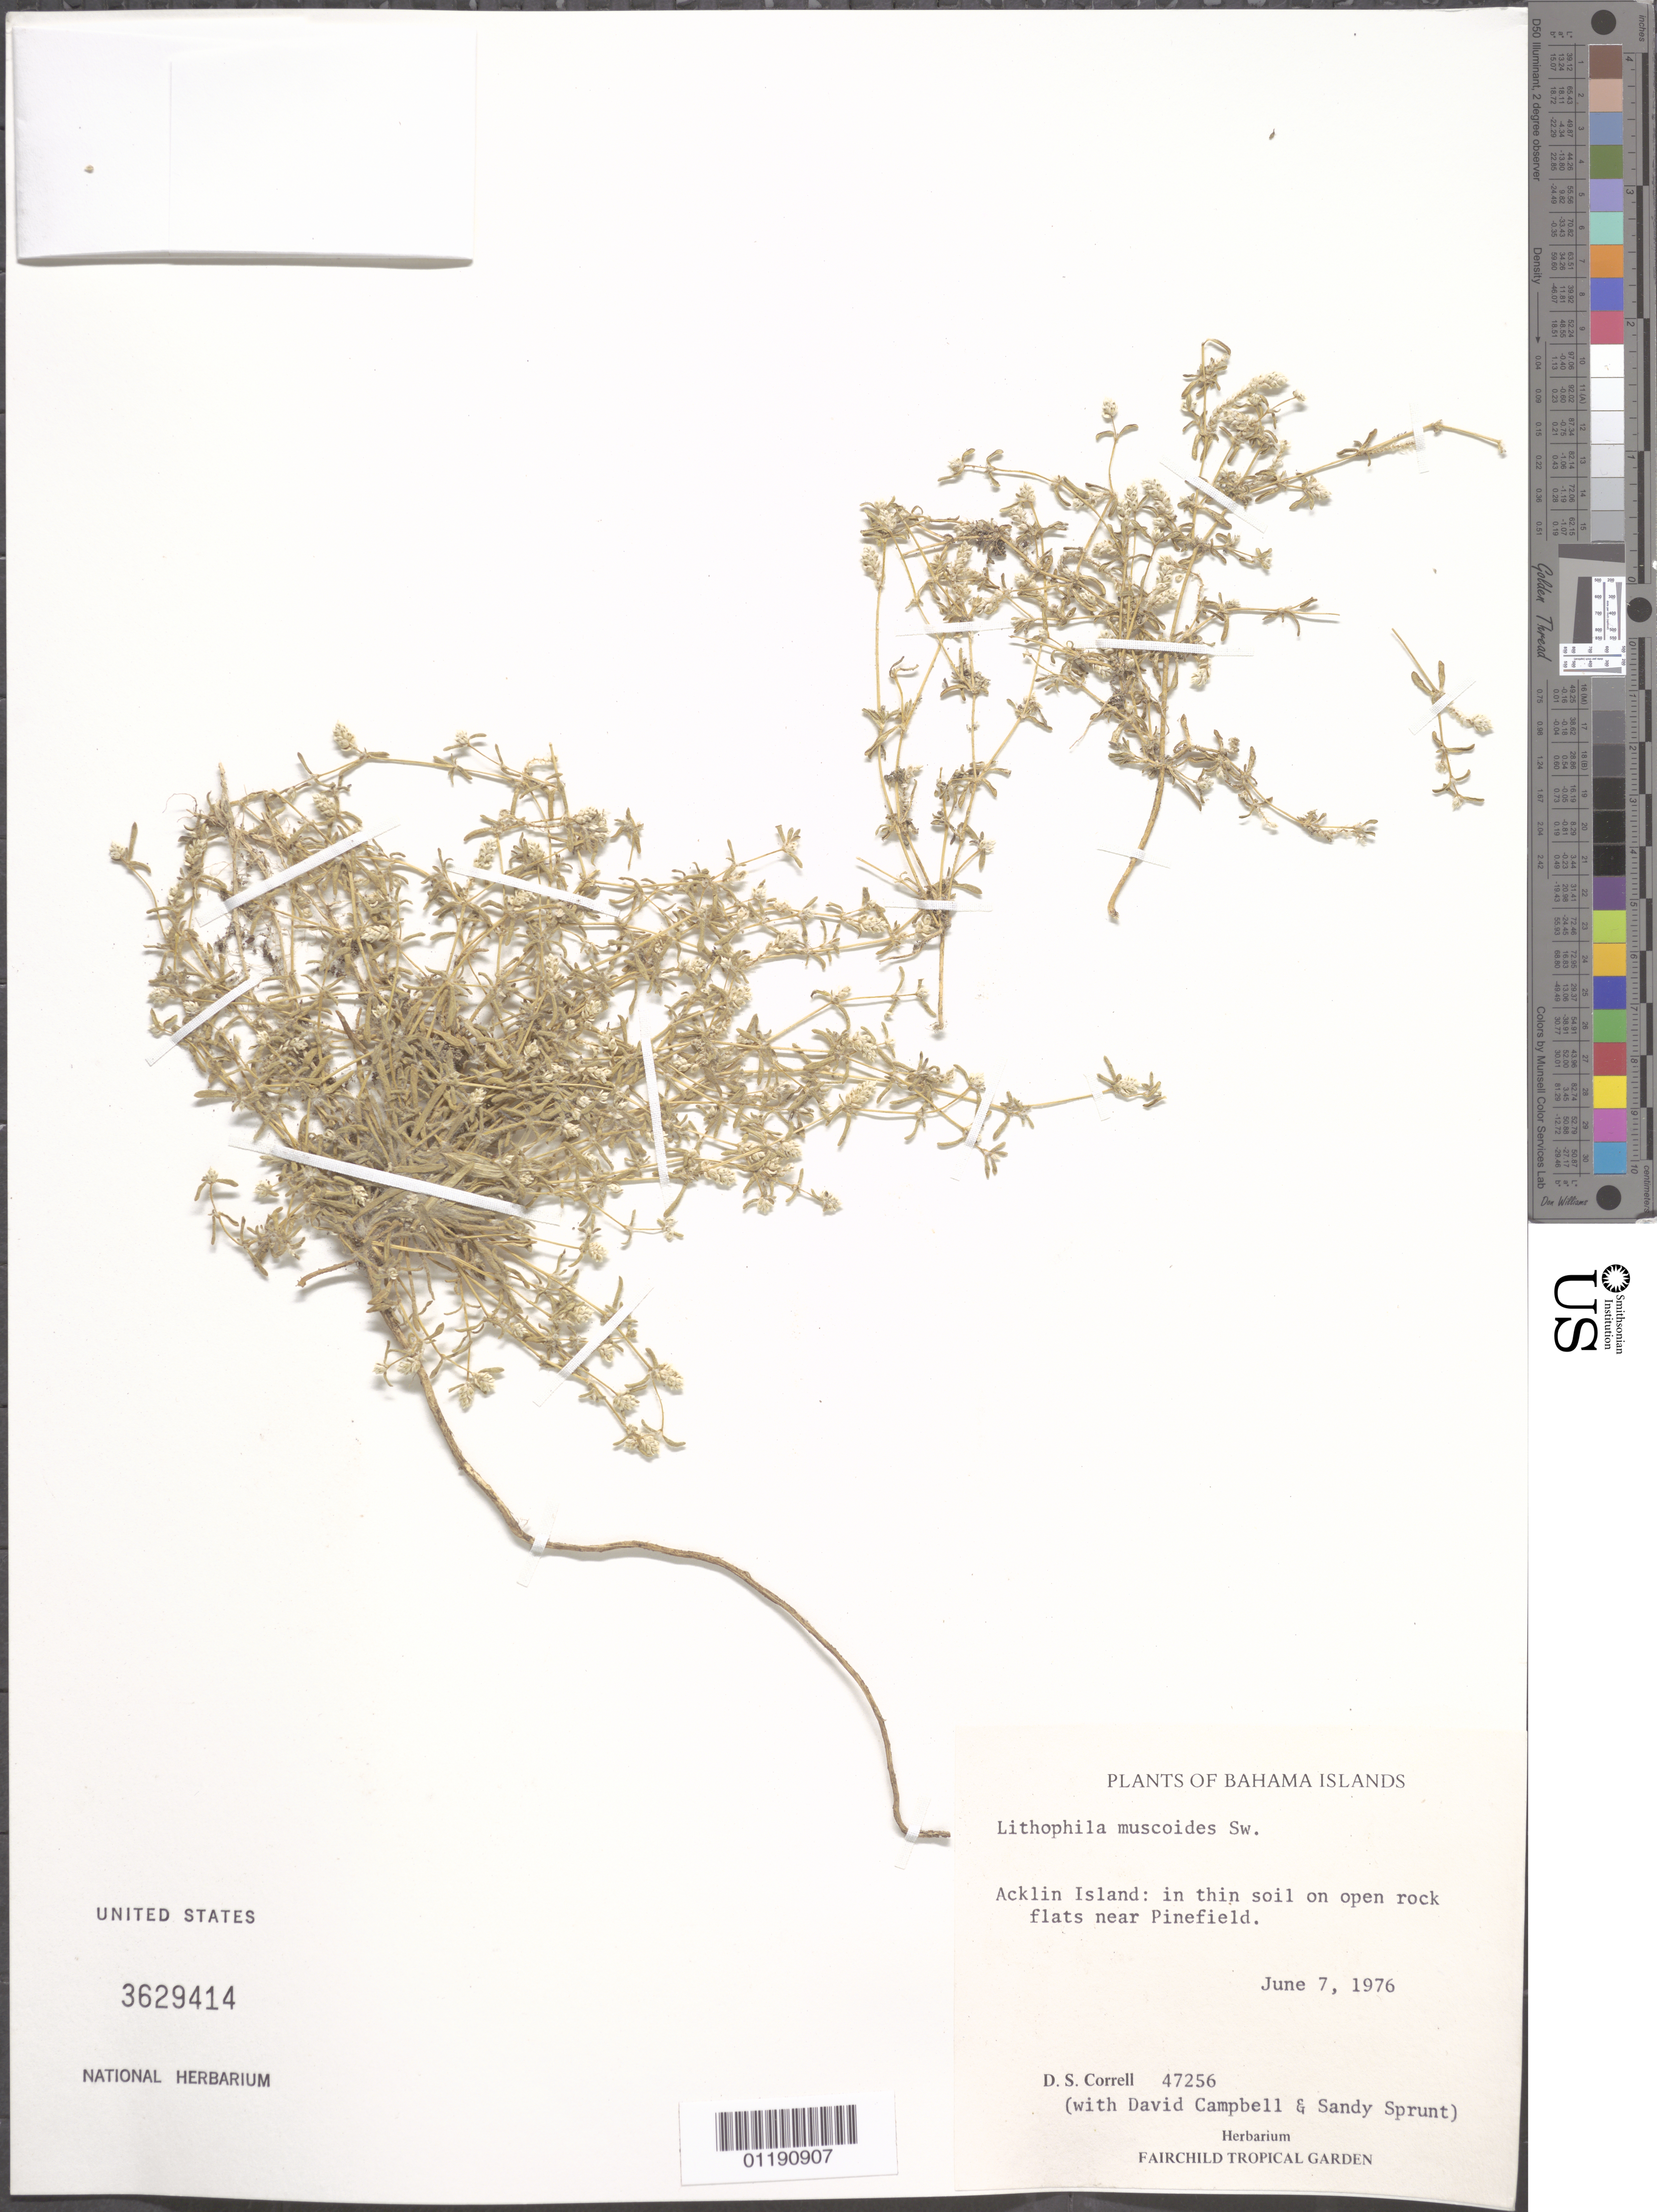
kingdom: Plantae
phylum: Tracheophyta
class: Magnoliopsida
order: Caryophyllales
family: Amaranthaceae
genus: Gomphrena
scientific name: Gomphrena muscoides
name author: (Sw.) T. Ortuño & Borsch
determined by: Strong, Mark T., (BOT), Smithsonian Institution - National Museum of Natural History (UNITED STATES)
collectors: D. S. Correll, D. Campbell & S. V. Sprunt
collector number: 47256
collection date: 1976-06-07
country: Bahamas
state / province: Acklins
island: Acklin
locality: Acklin Island: in thin soil on open rock flats near Pinefield.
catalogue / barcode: US 3629414